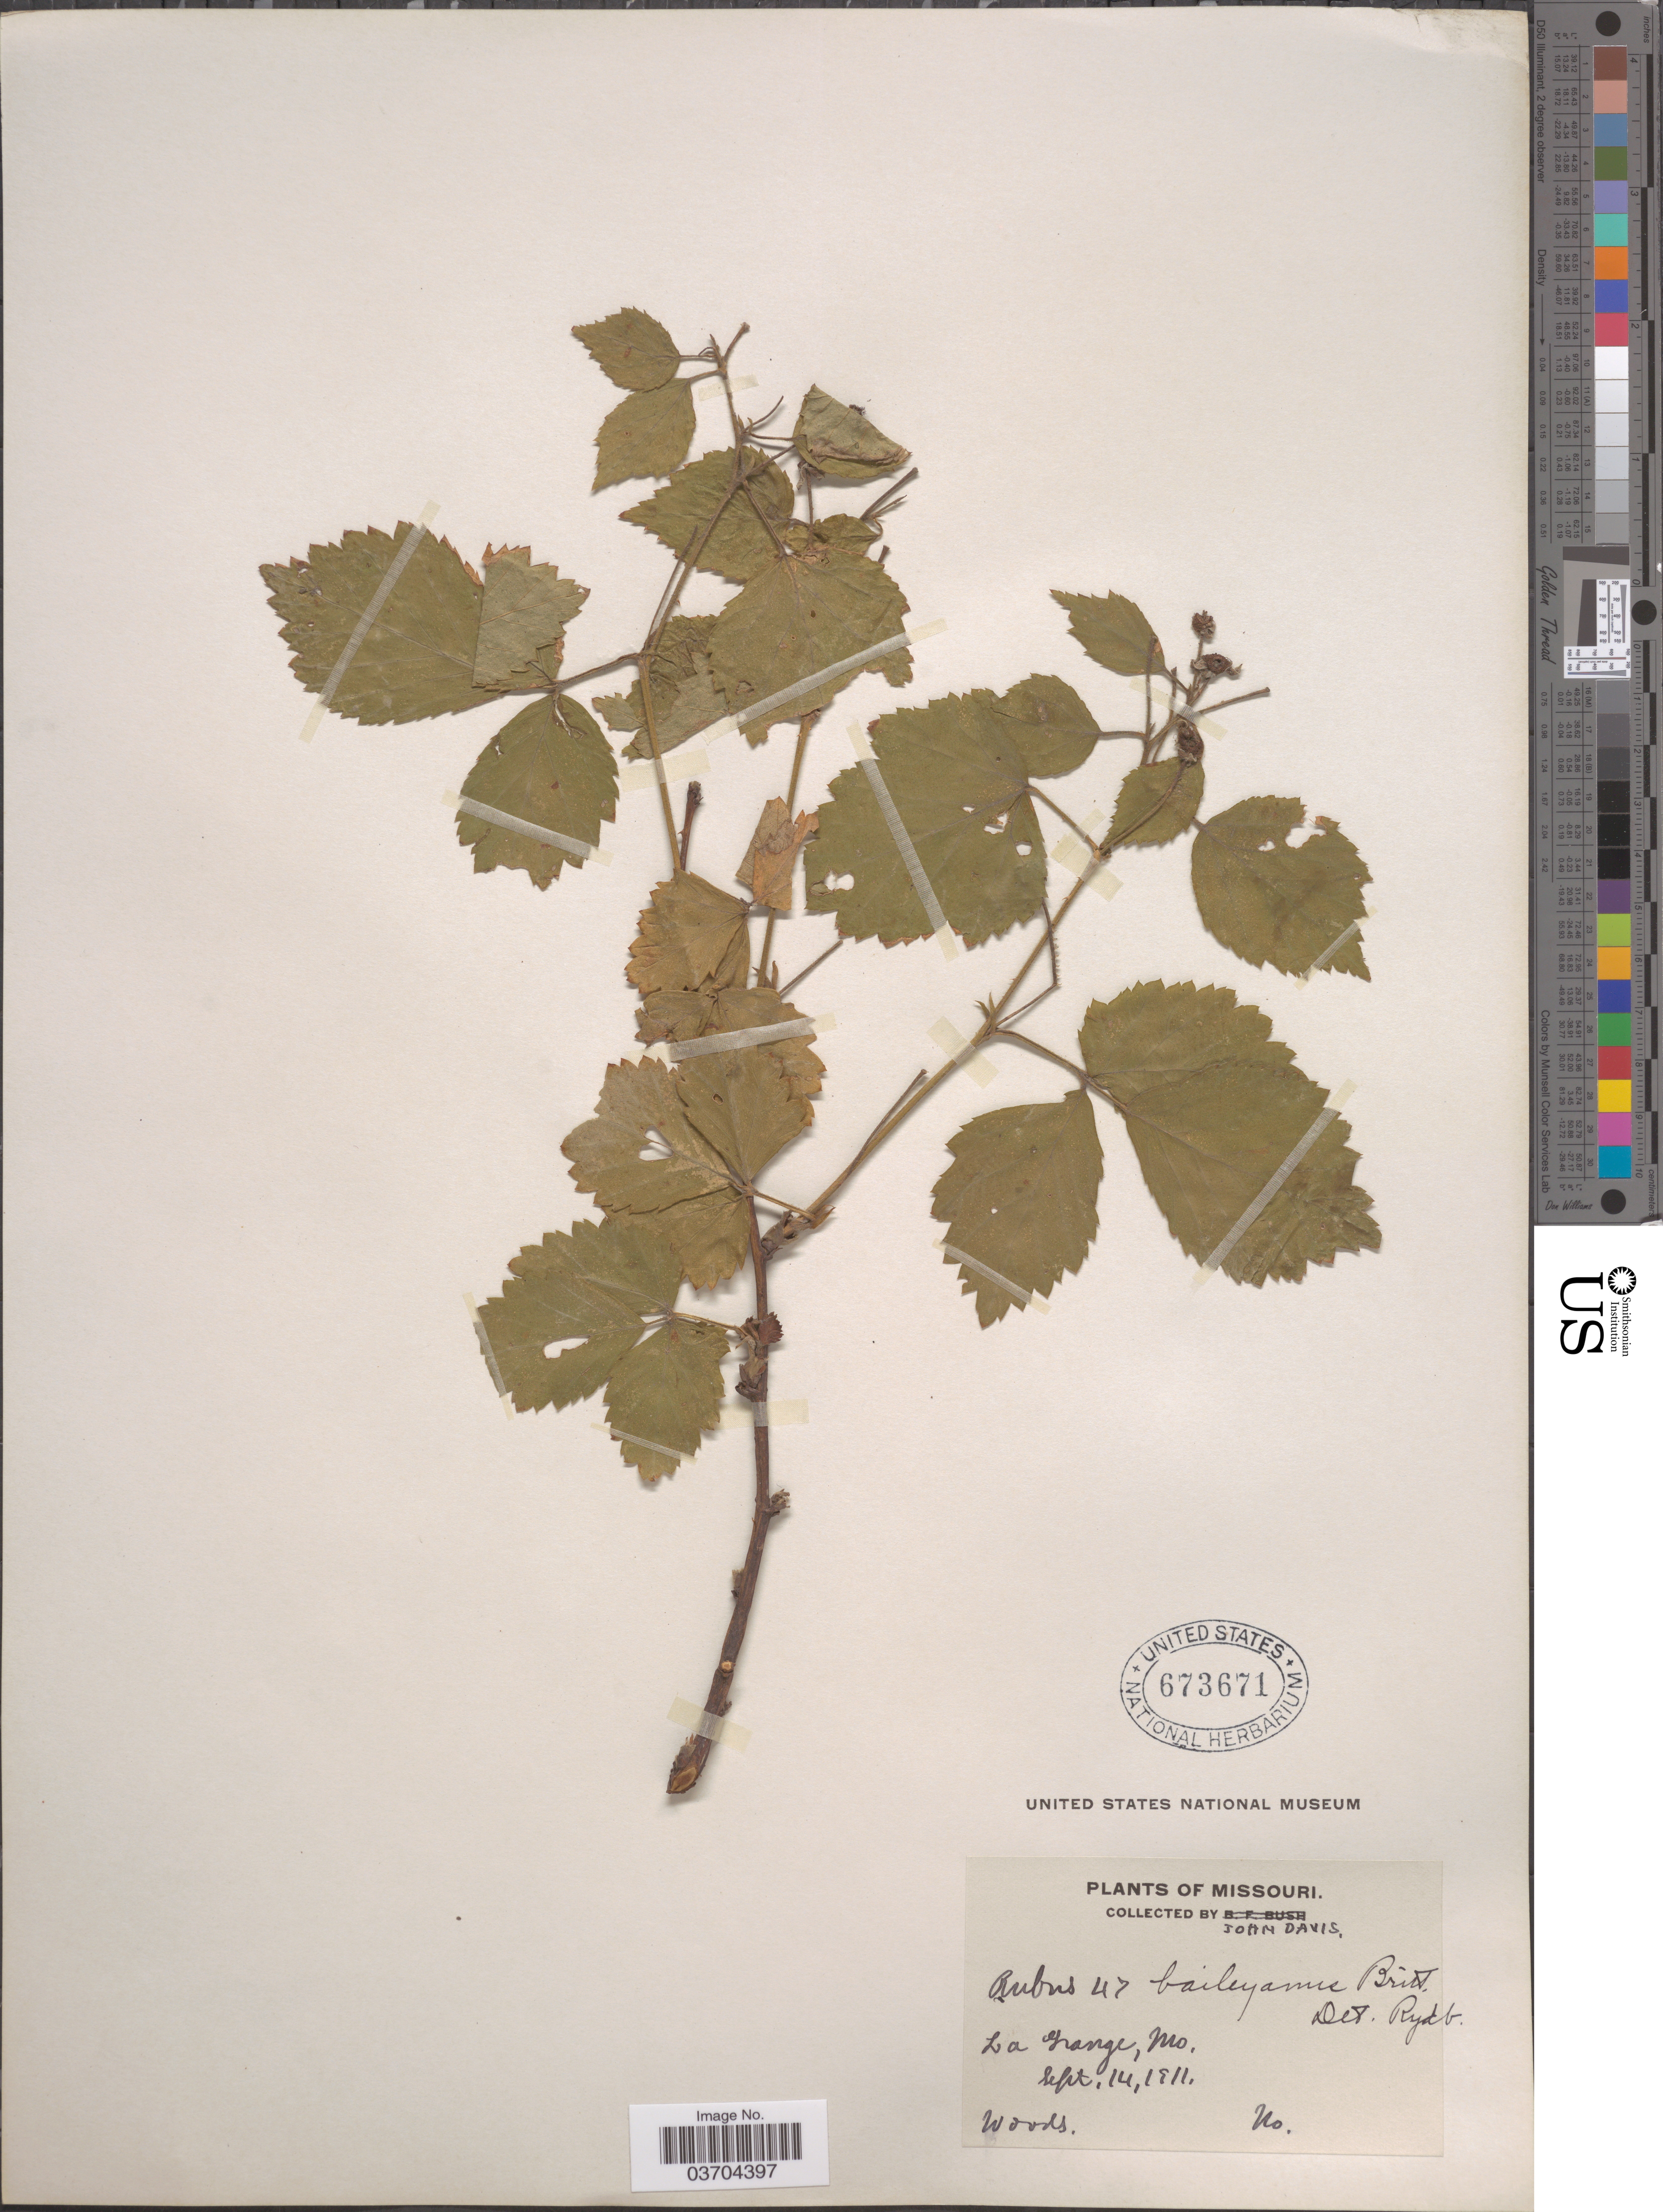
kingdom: Plantae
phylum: Tracheophyta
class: Magnoliopsida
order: Rosales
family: Rosaceae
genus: Rubus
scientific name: Rubus baileyanus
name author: Britton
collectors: J. Davis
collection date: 1911-09-14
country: United States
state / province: Missouri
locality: La Grange.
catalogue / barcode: US 673671